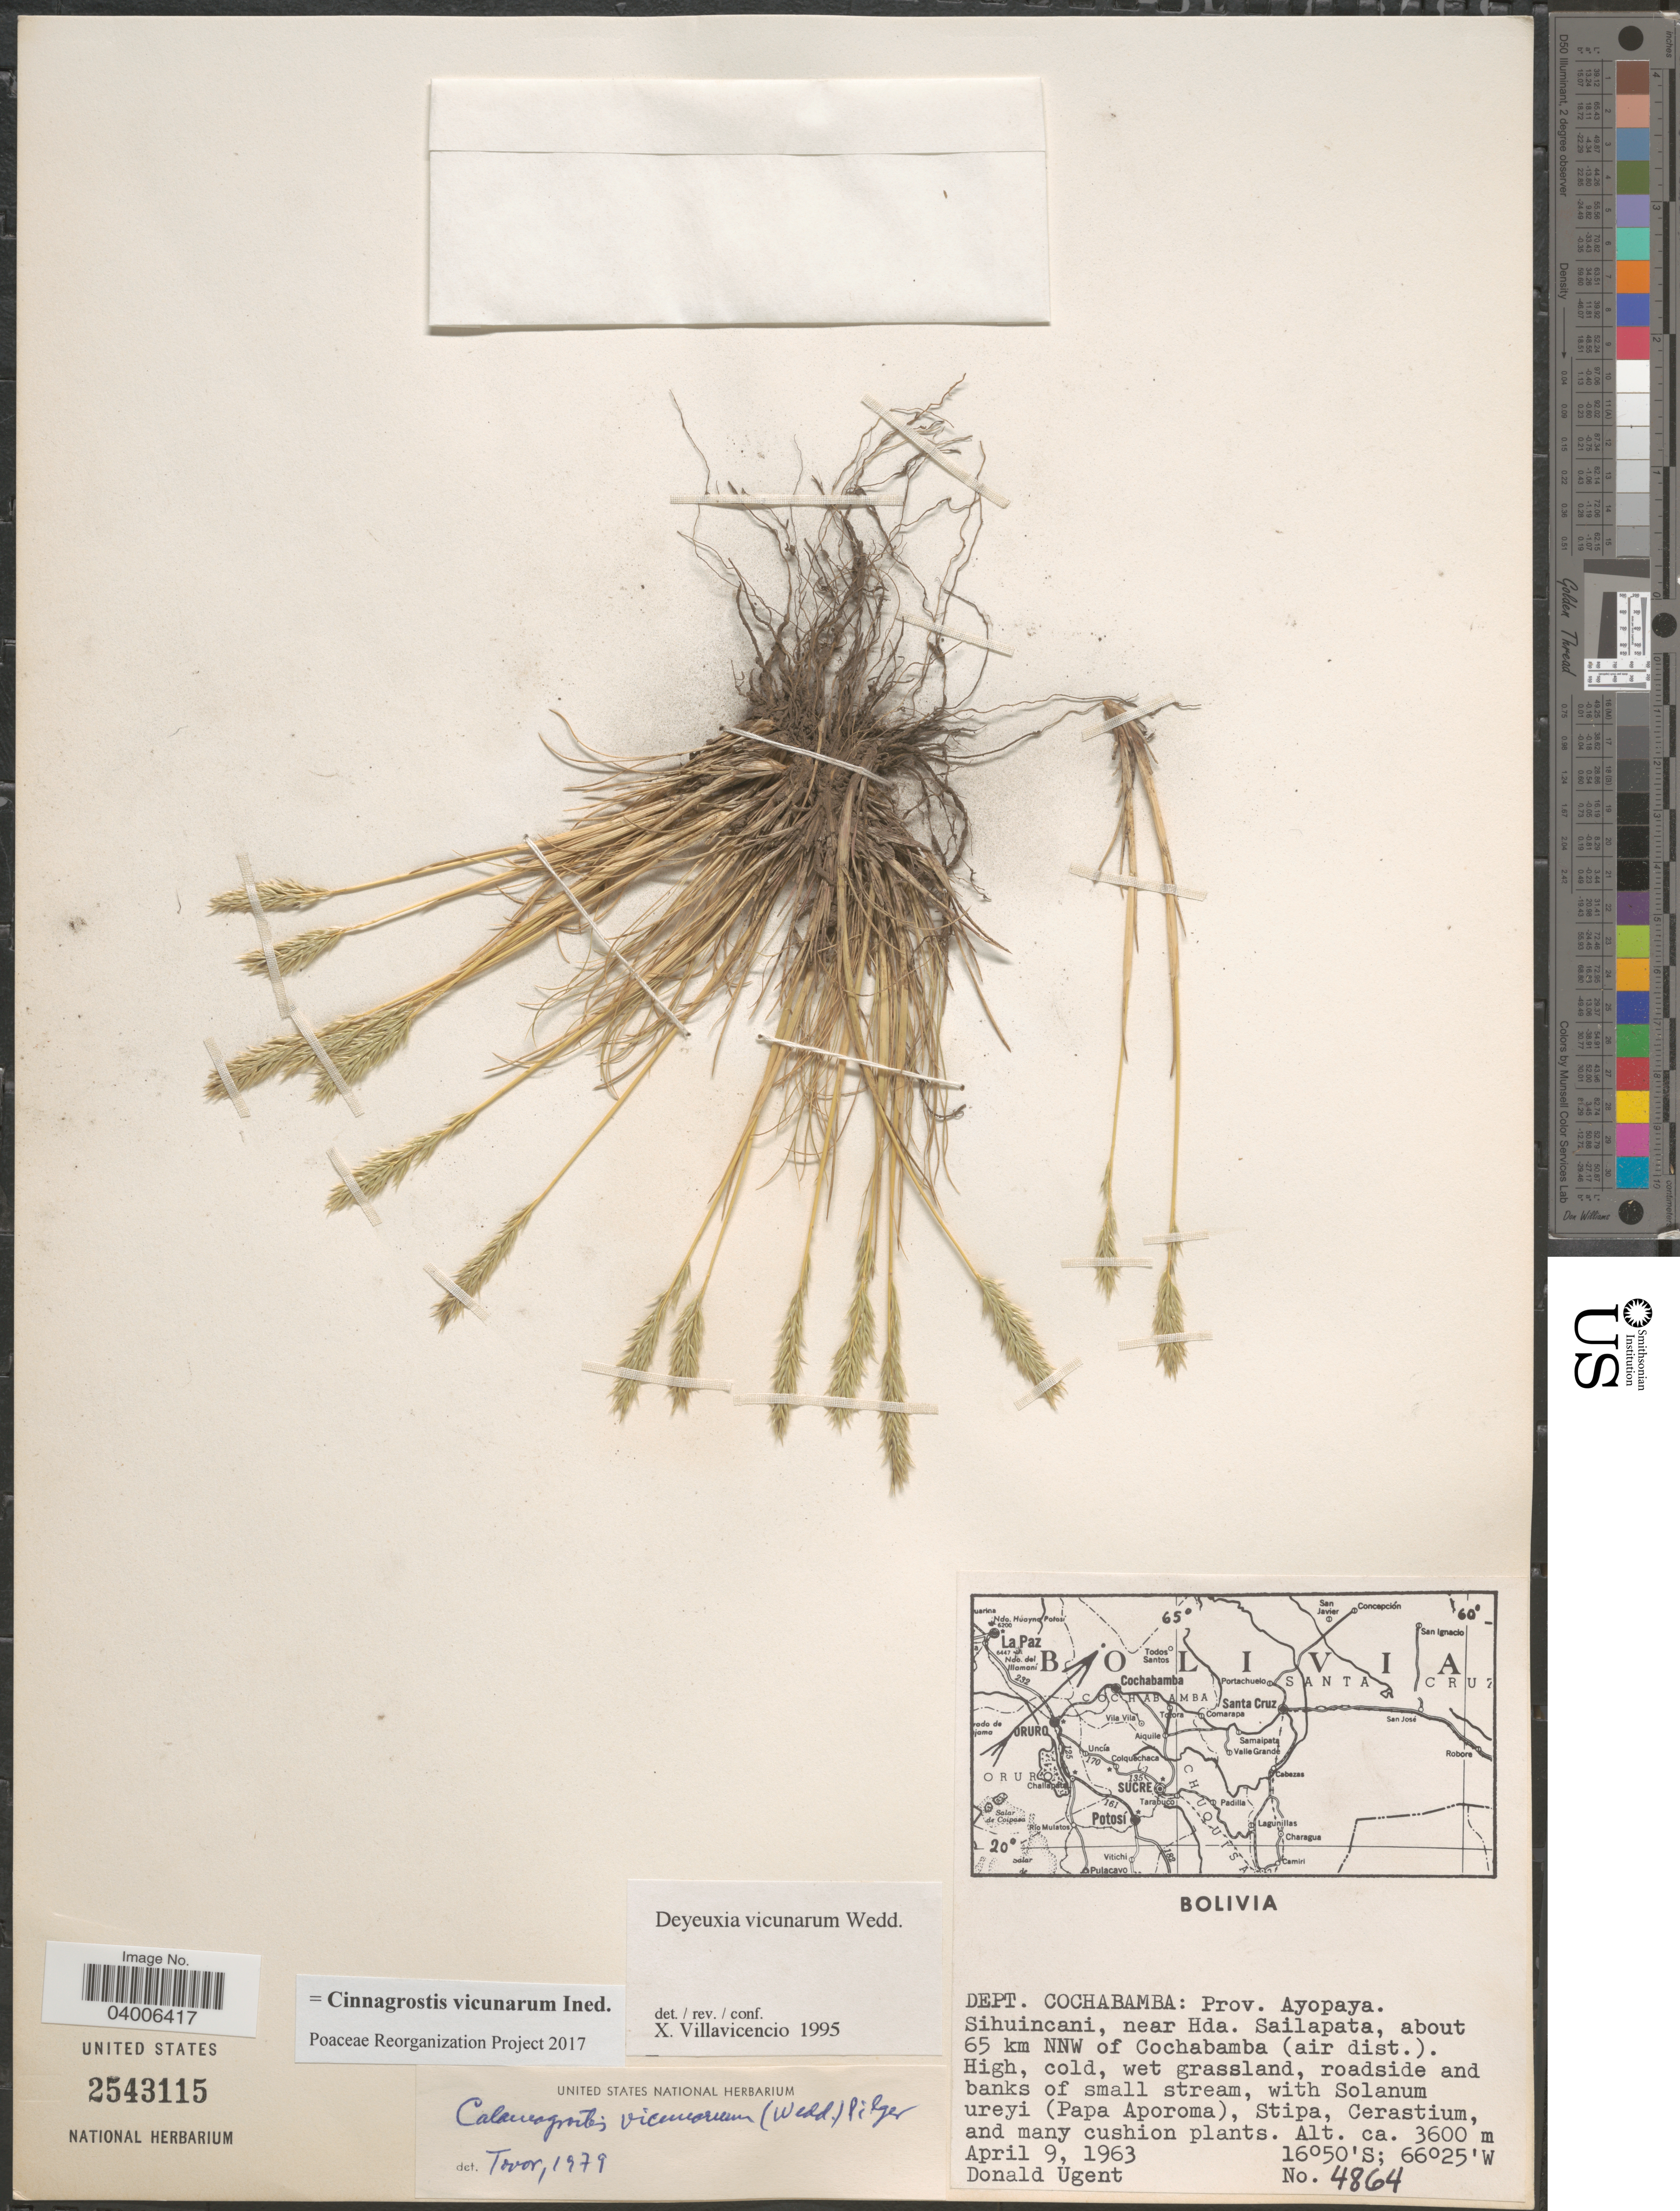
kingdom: Plantae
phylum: Tracheophyta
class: Liliopsida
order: Poales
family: Poaceae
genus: Cinnagrostis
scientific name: Cinnagrostis vicunarum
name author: (Wedd.) P.M. Peterson et al.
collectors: D. Ugent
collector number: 4864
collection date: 1963-04-09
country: Bolivia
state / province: Cochabamba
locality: Dept. Cochabamba: Prov. Ayopaya. Sihuincani, near Hda. Sailapata, about 65 km NNW of Cochabamba (air dist.).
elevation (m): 3600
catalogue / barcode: US 2543115